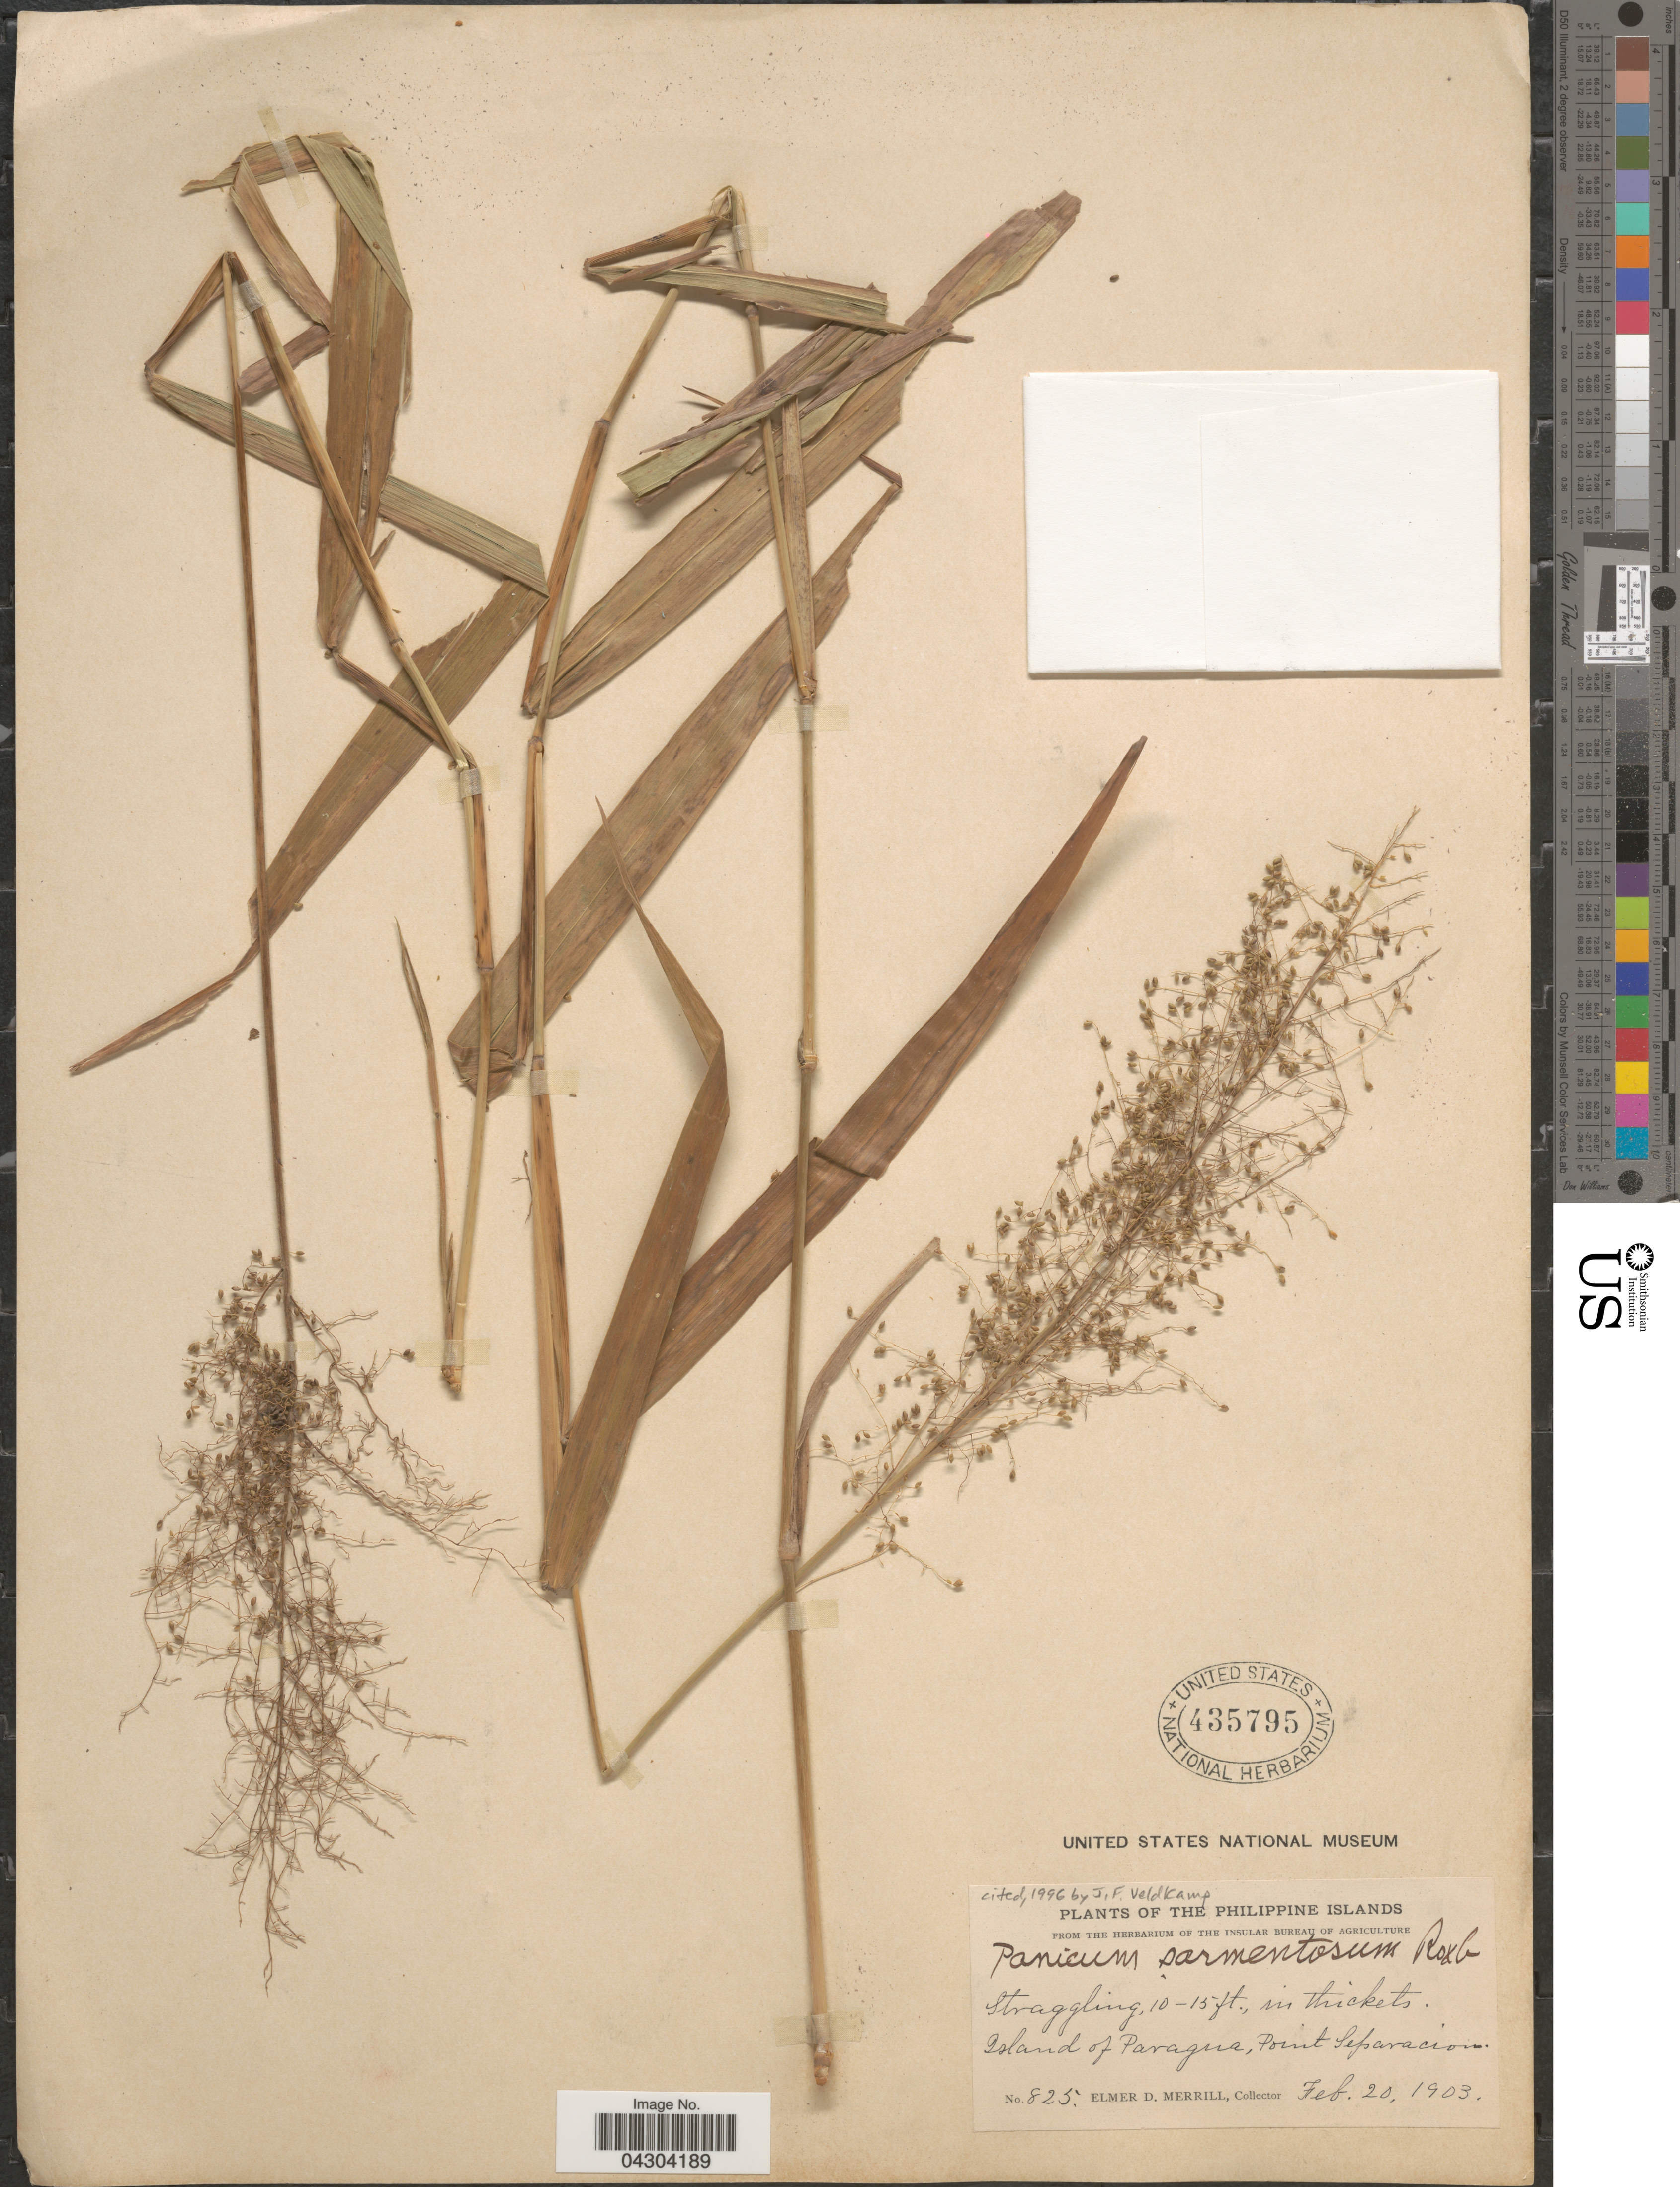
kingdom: Plantae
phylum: Tracheophyta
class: Liliopsida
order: Poales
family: Poaceae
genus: Panicum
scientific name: Panicum sarmentosum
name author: Roxb.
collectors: E. D. Merrill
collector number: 825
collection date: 1903-02-20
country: Philippines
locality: The Philippine Islands. Island of Paraqua, Point Separacion.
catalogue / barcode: US 435795